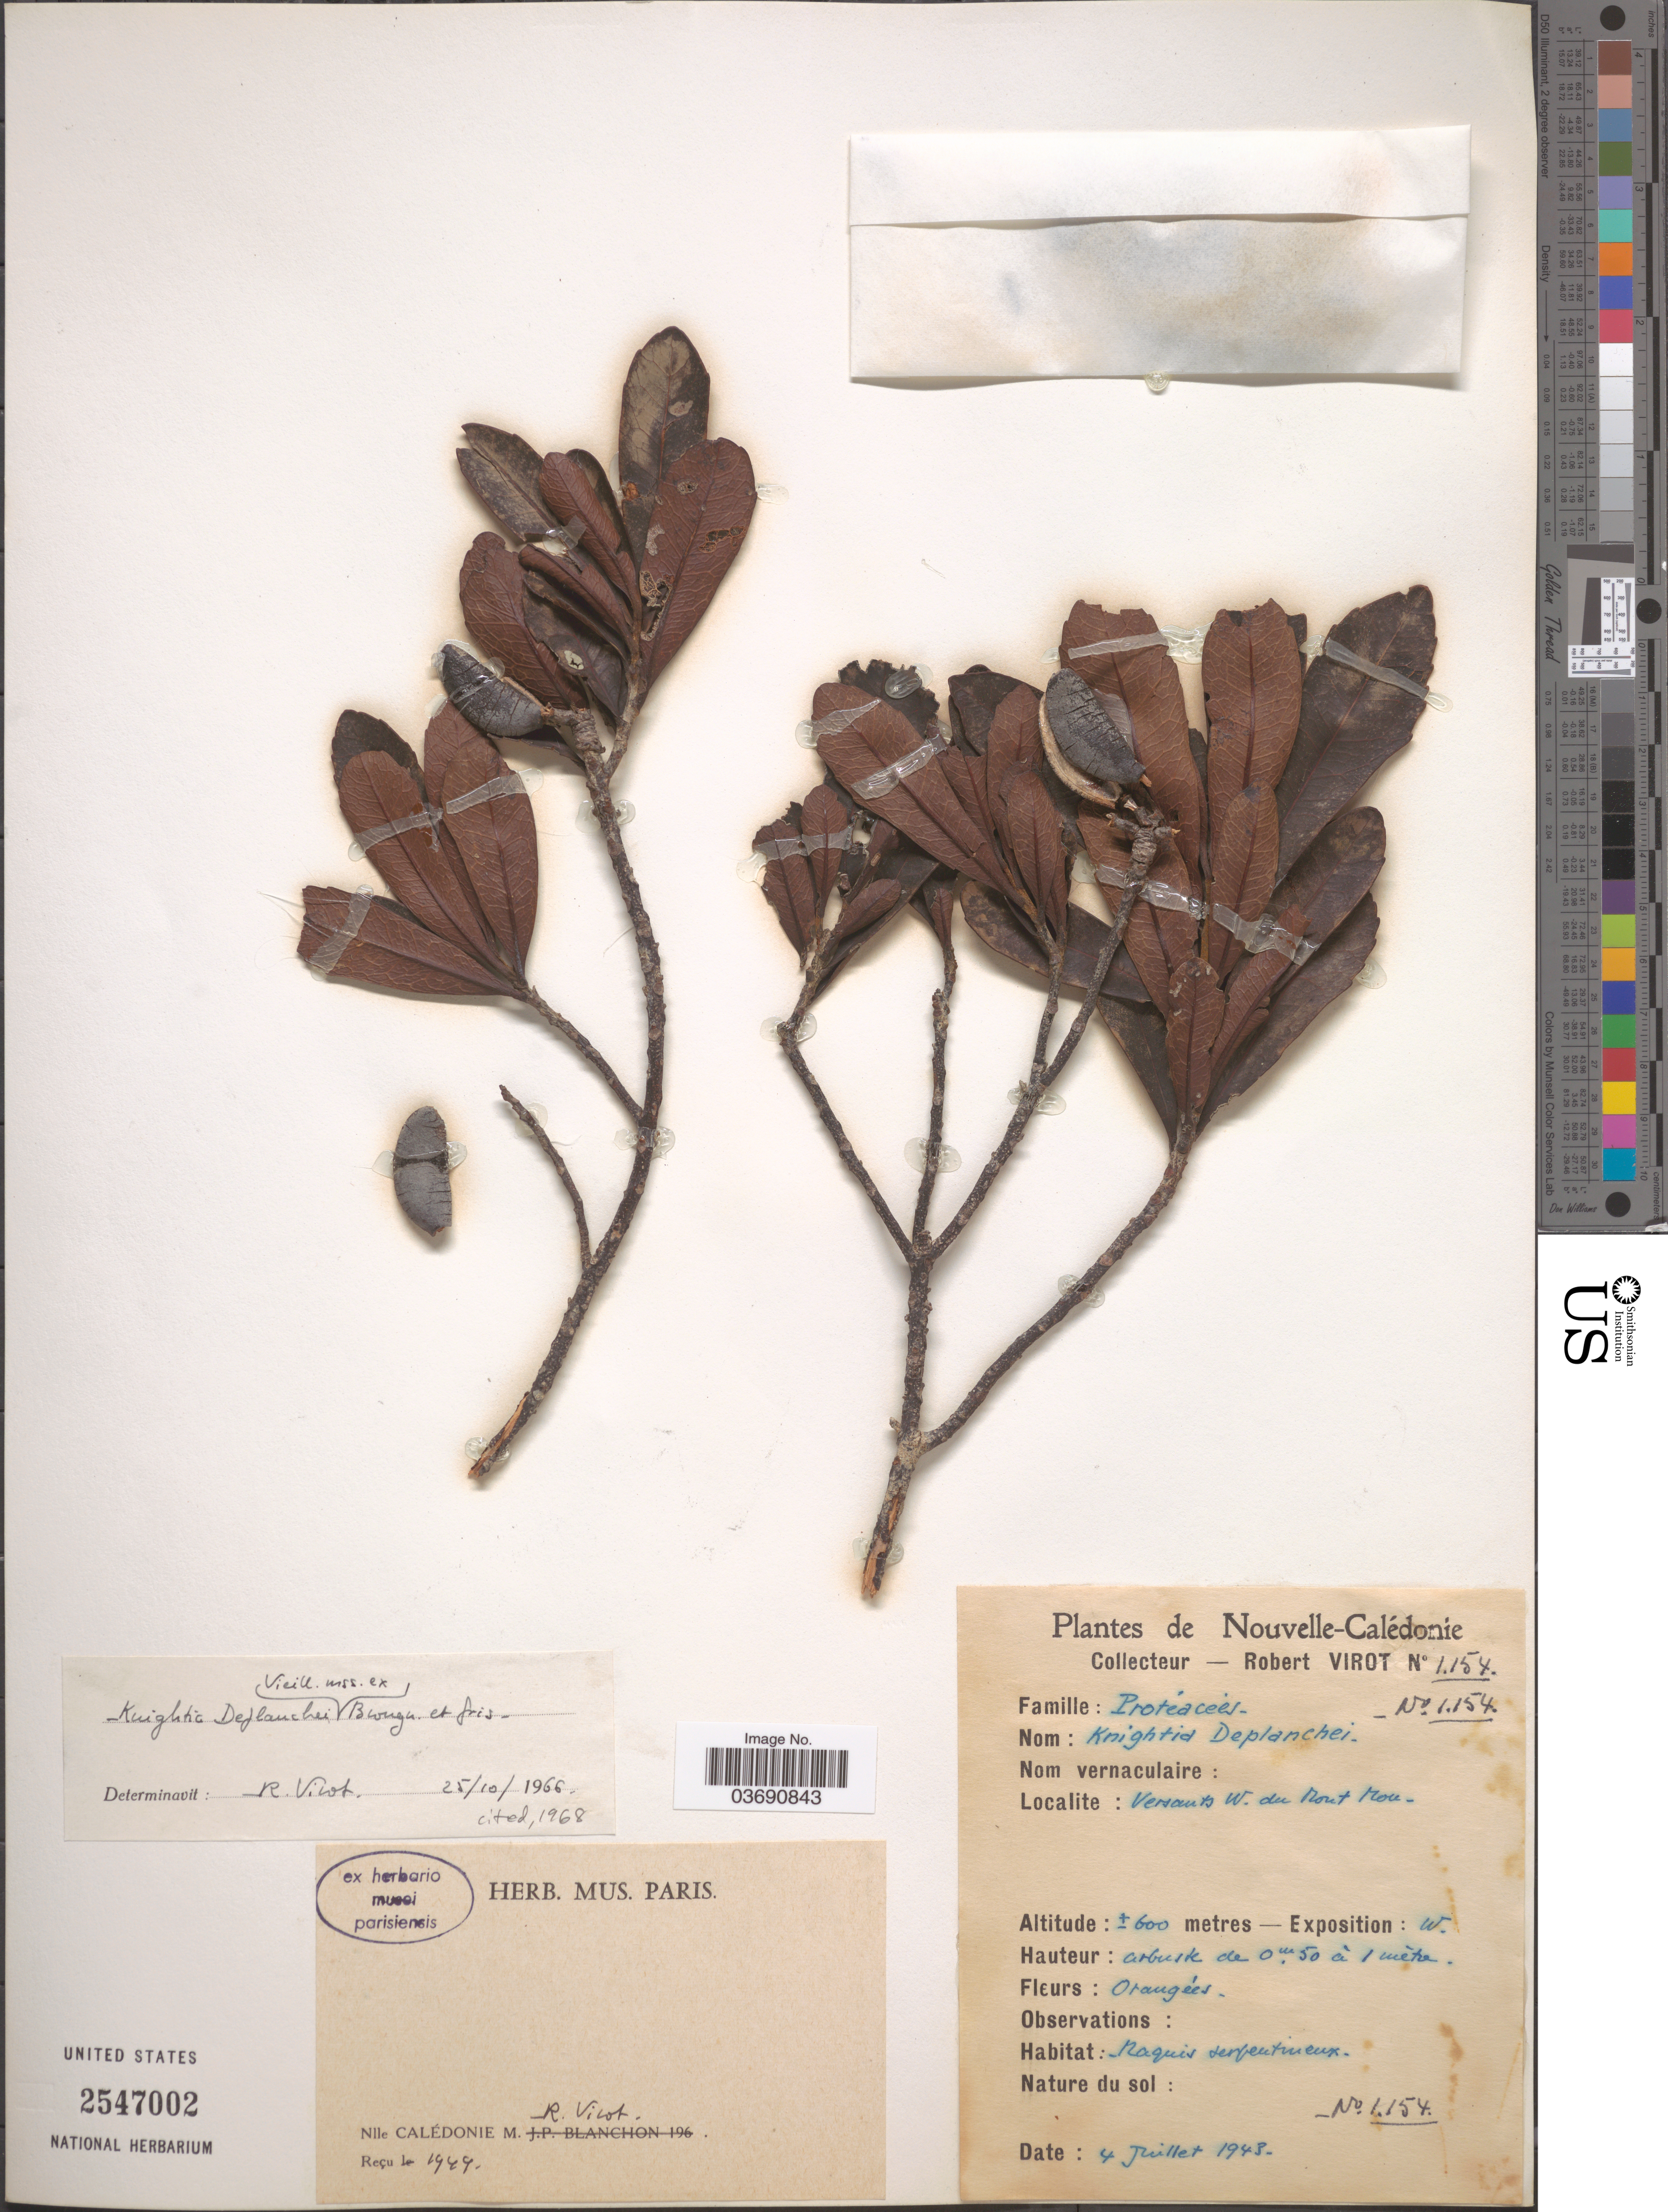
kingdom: Plantae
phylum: Tracheophyta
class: Magnoliopsida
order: Proteales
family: Proteaceae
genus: Knightia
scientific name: Knightia deplanchei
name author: Vieill. ex Brongn. & Gris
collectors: R. Virot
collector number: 1154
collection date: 1943-07-04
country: New Caledonia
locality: Versauts [interpreted] W. du Mont Mou.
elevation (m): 600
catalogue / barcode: US 2547002